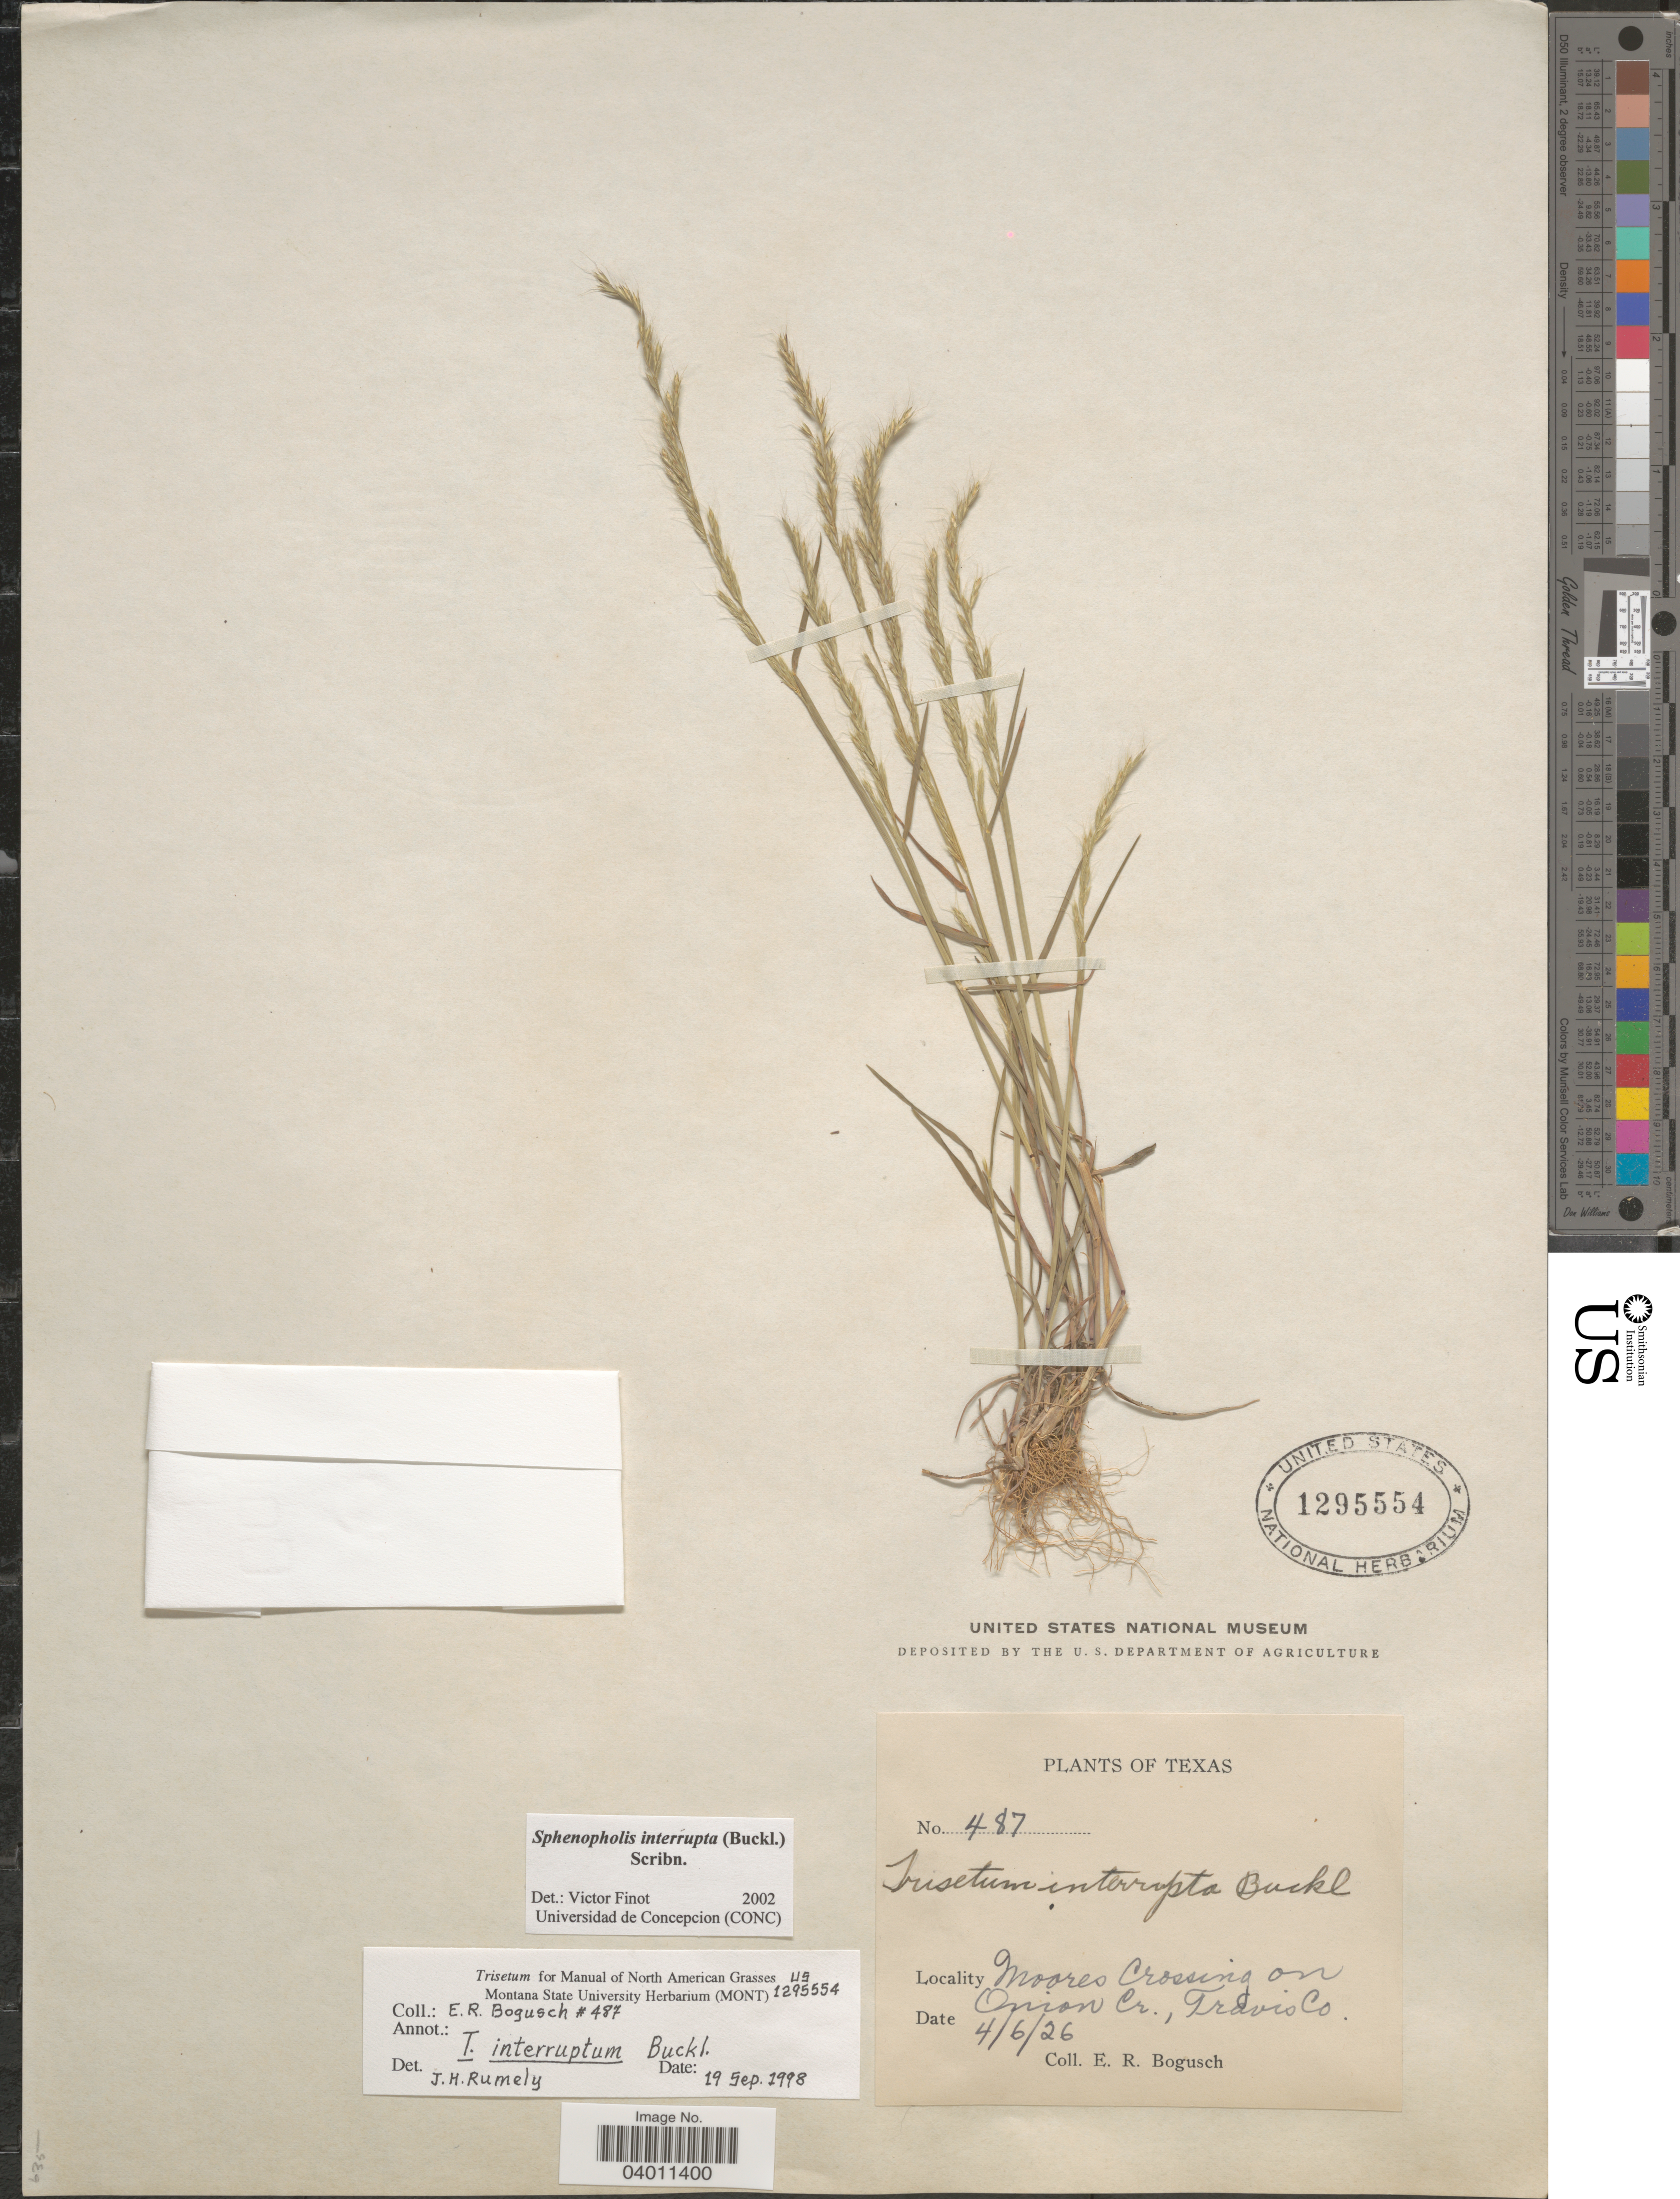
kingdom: Plantae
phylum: Tracheophyta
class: Liliopsida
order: Poales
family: Poaceae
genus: Sphenopholis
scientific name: Sphenopholis interrupta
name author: (Buckley) Scribn.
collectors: E. Bogusch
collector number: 487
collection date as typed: Transcribed d/m/y: 6/4/26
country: United States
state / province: Texas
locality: Moores Crossing on Onion Cr., Travis Co.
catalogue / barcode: US 1295554